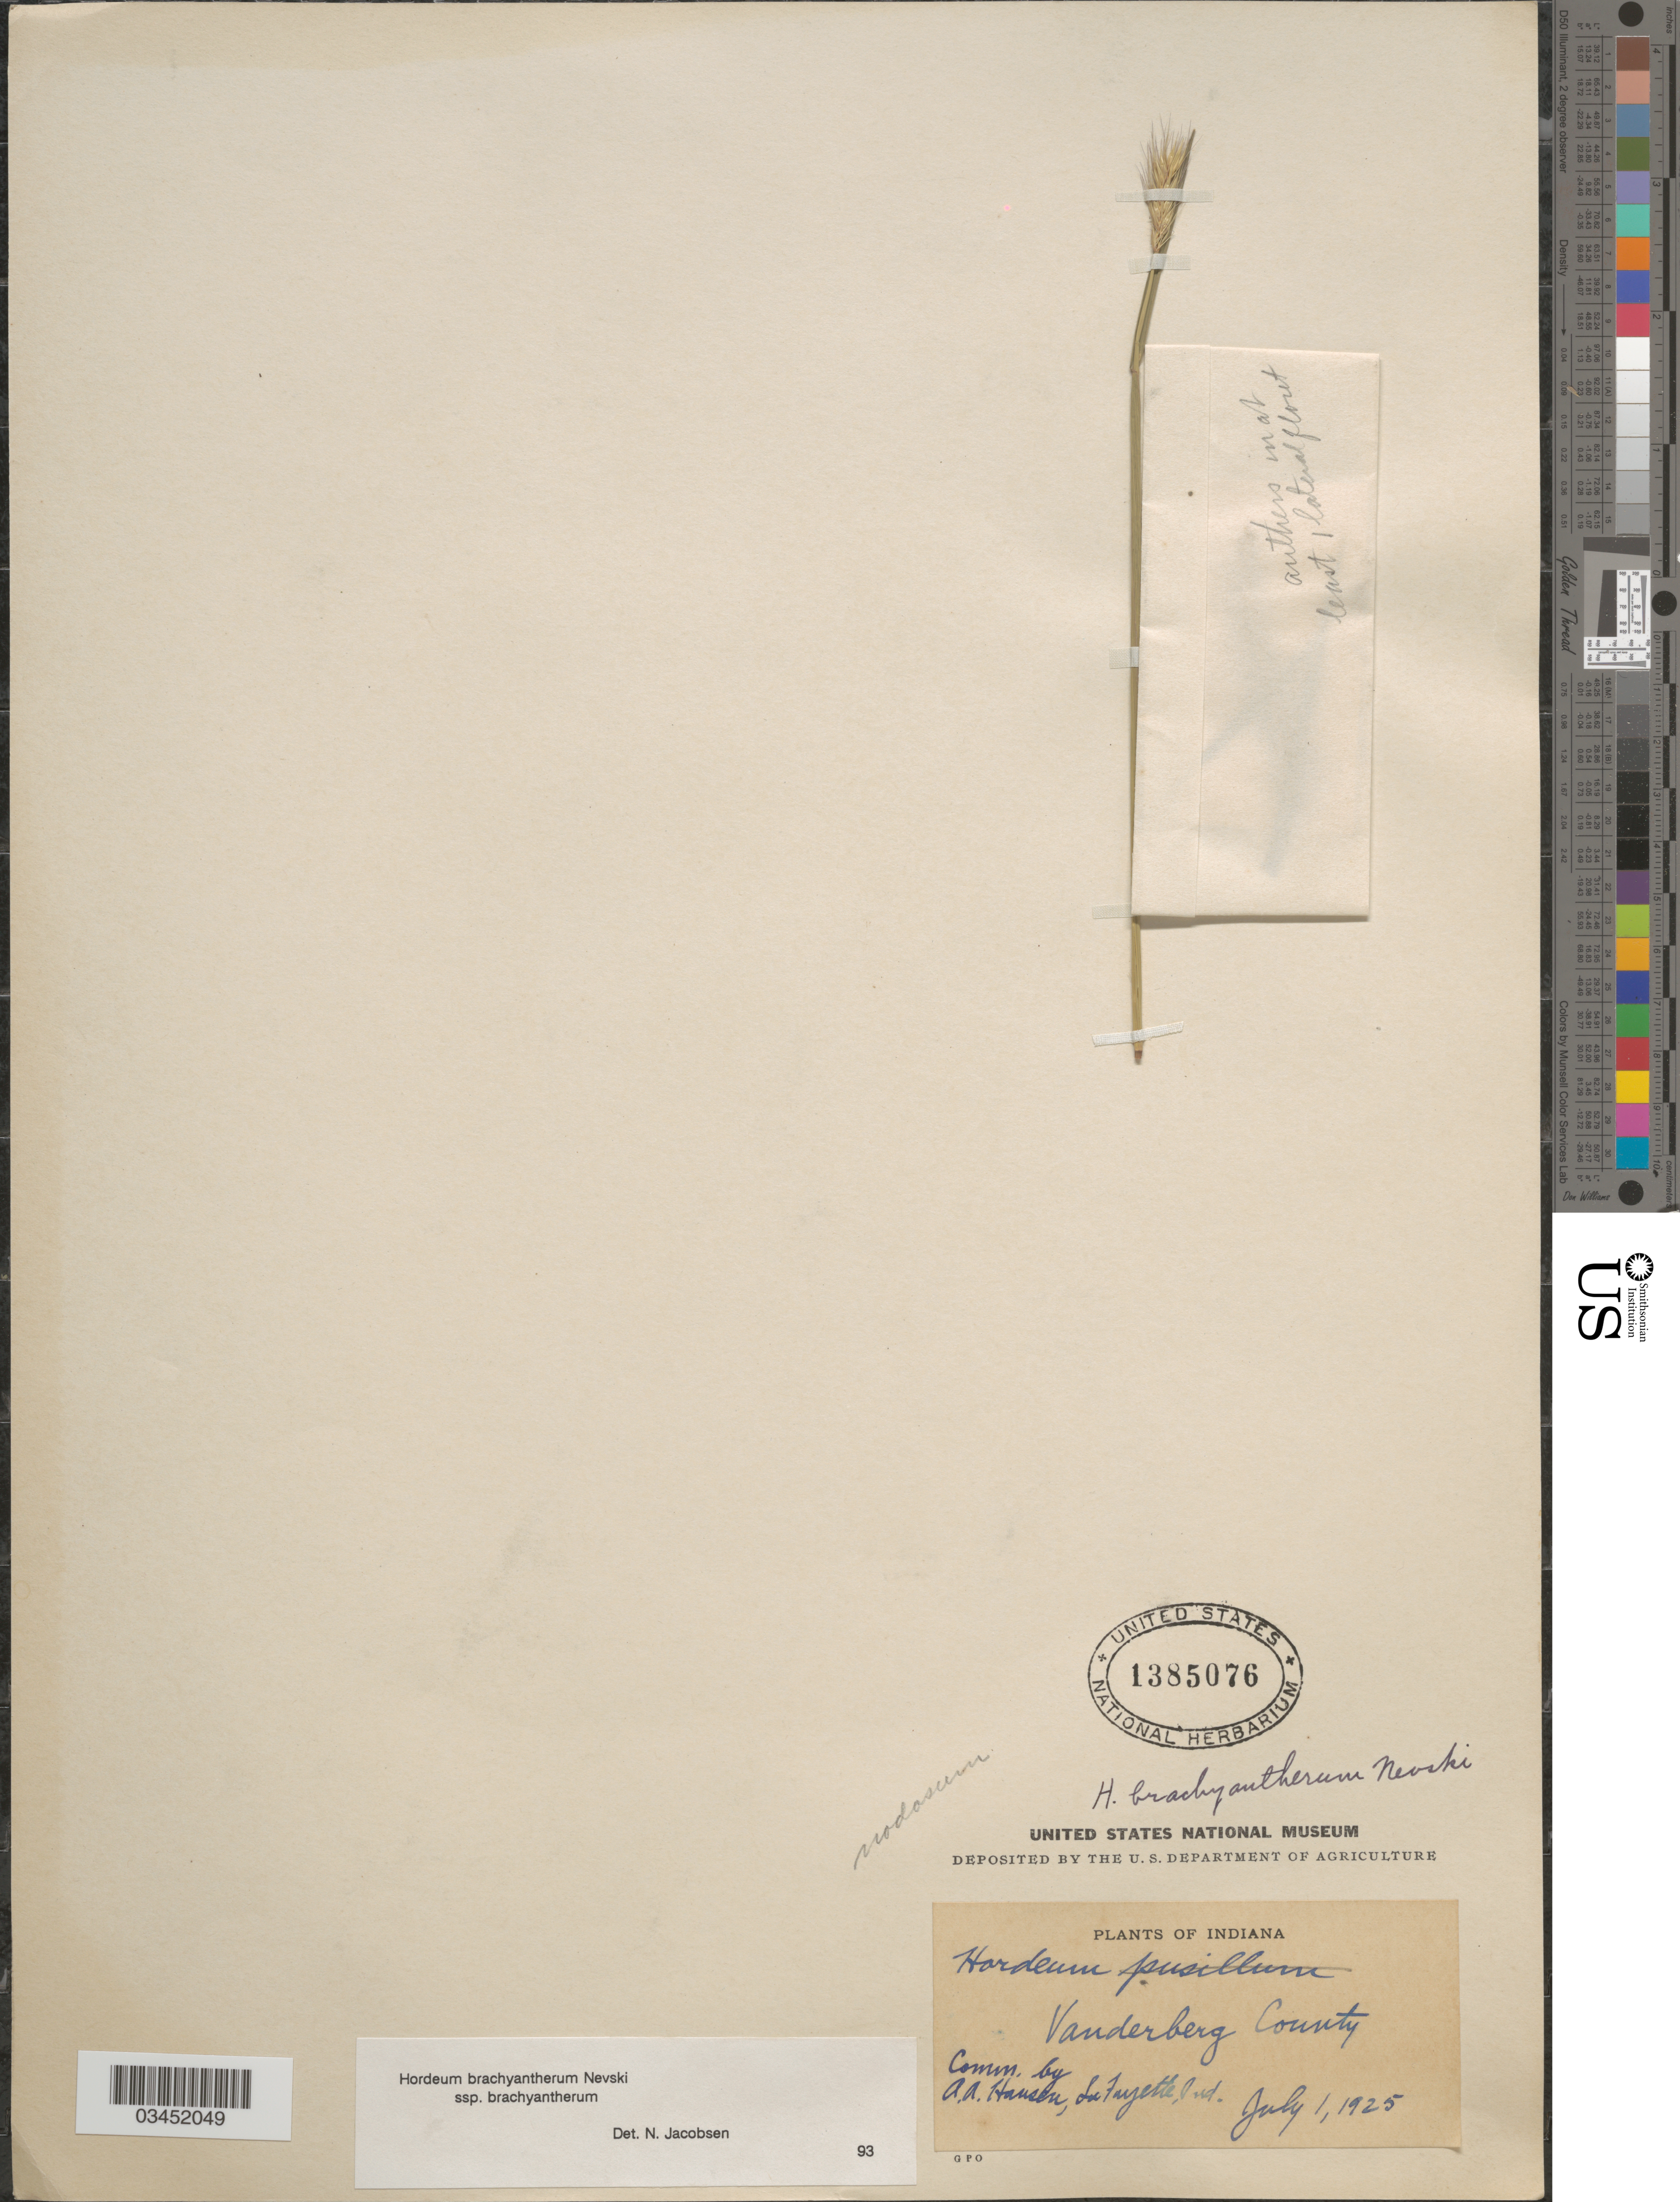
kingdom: Plantae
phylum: Tracheophyta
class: Liliopsida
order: Poales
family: Poaceae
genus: Hordeum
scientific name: Hordeum brachyantherum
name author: Nevski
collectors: A. Hansen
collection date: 1925-07-01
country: United States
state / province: Indiana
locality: Vanderberg County.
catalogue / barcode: US 1385076